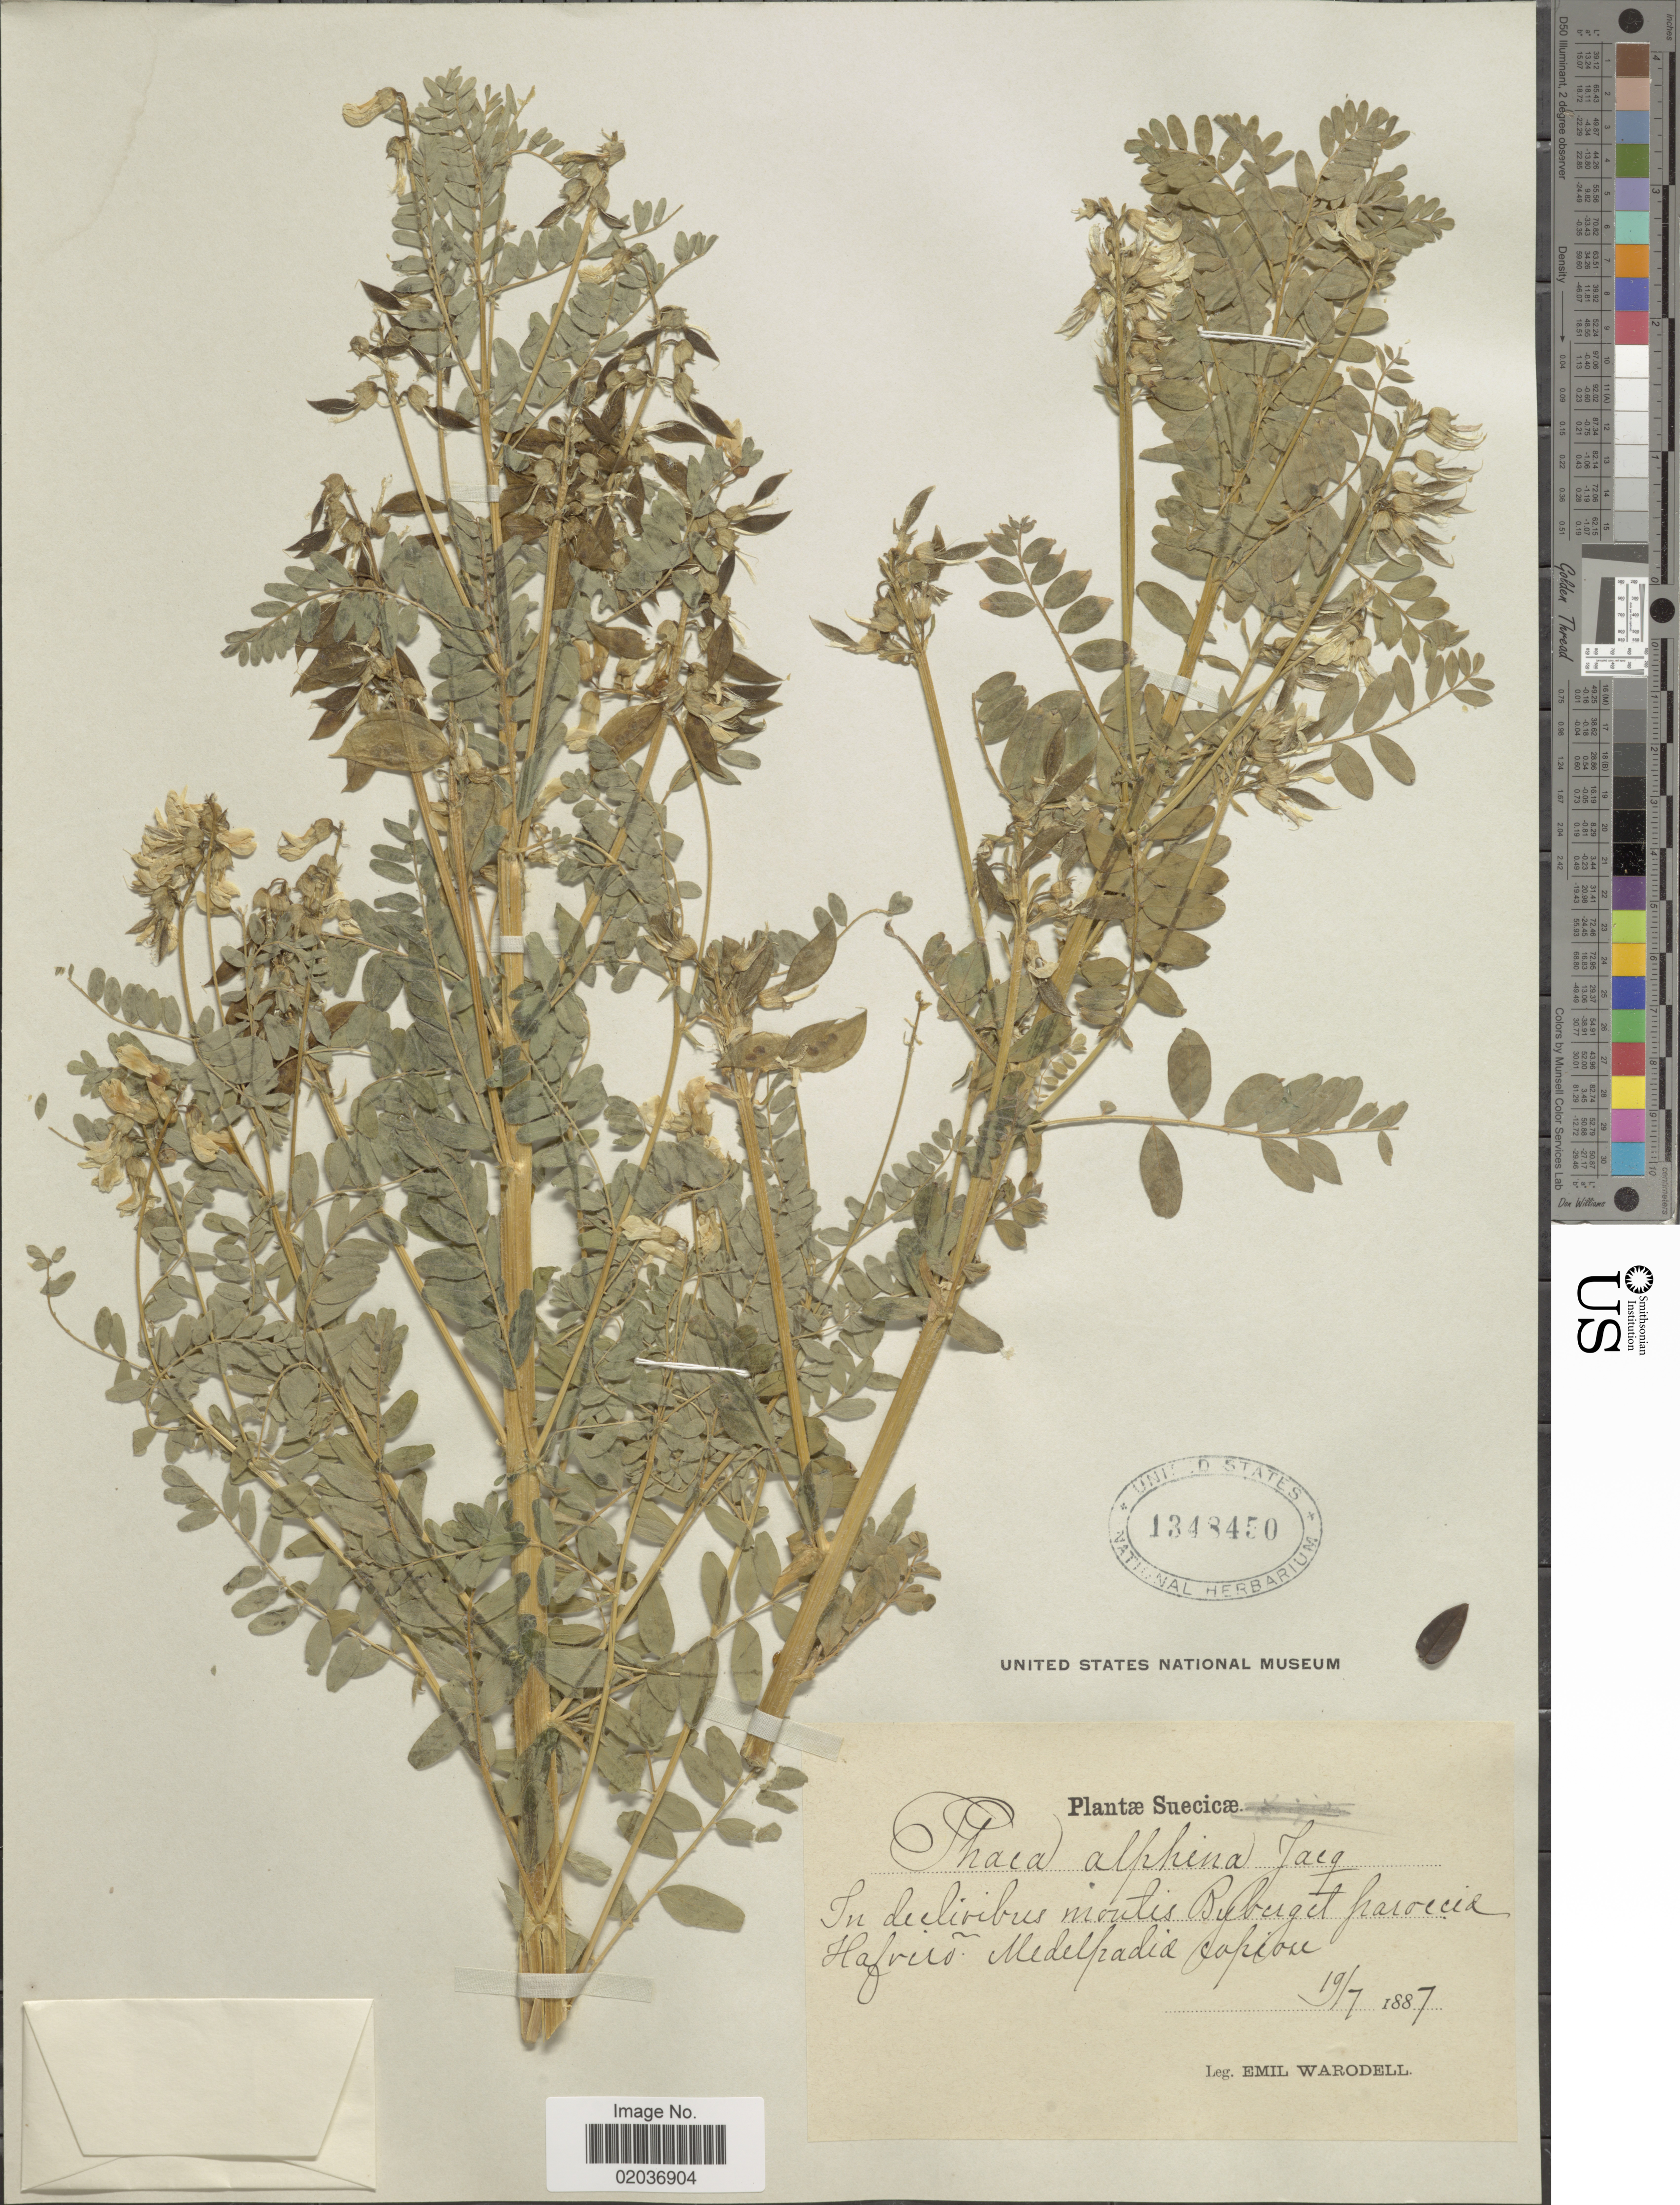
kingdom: Plantae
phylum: Tracheophyta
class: Magnoliopsida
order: Fabales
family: Fabaceae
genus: Astragalus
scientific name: Astragalus alphina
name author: Jacq.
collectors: E. Warodell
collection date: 1887-07-19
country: Sweden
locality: In dulivibus montis Buberget paroeceia Hafrico. Medelpad capioae [interpreted]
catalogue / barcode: US 1348450